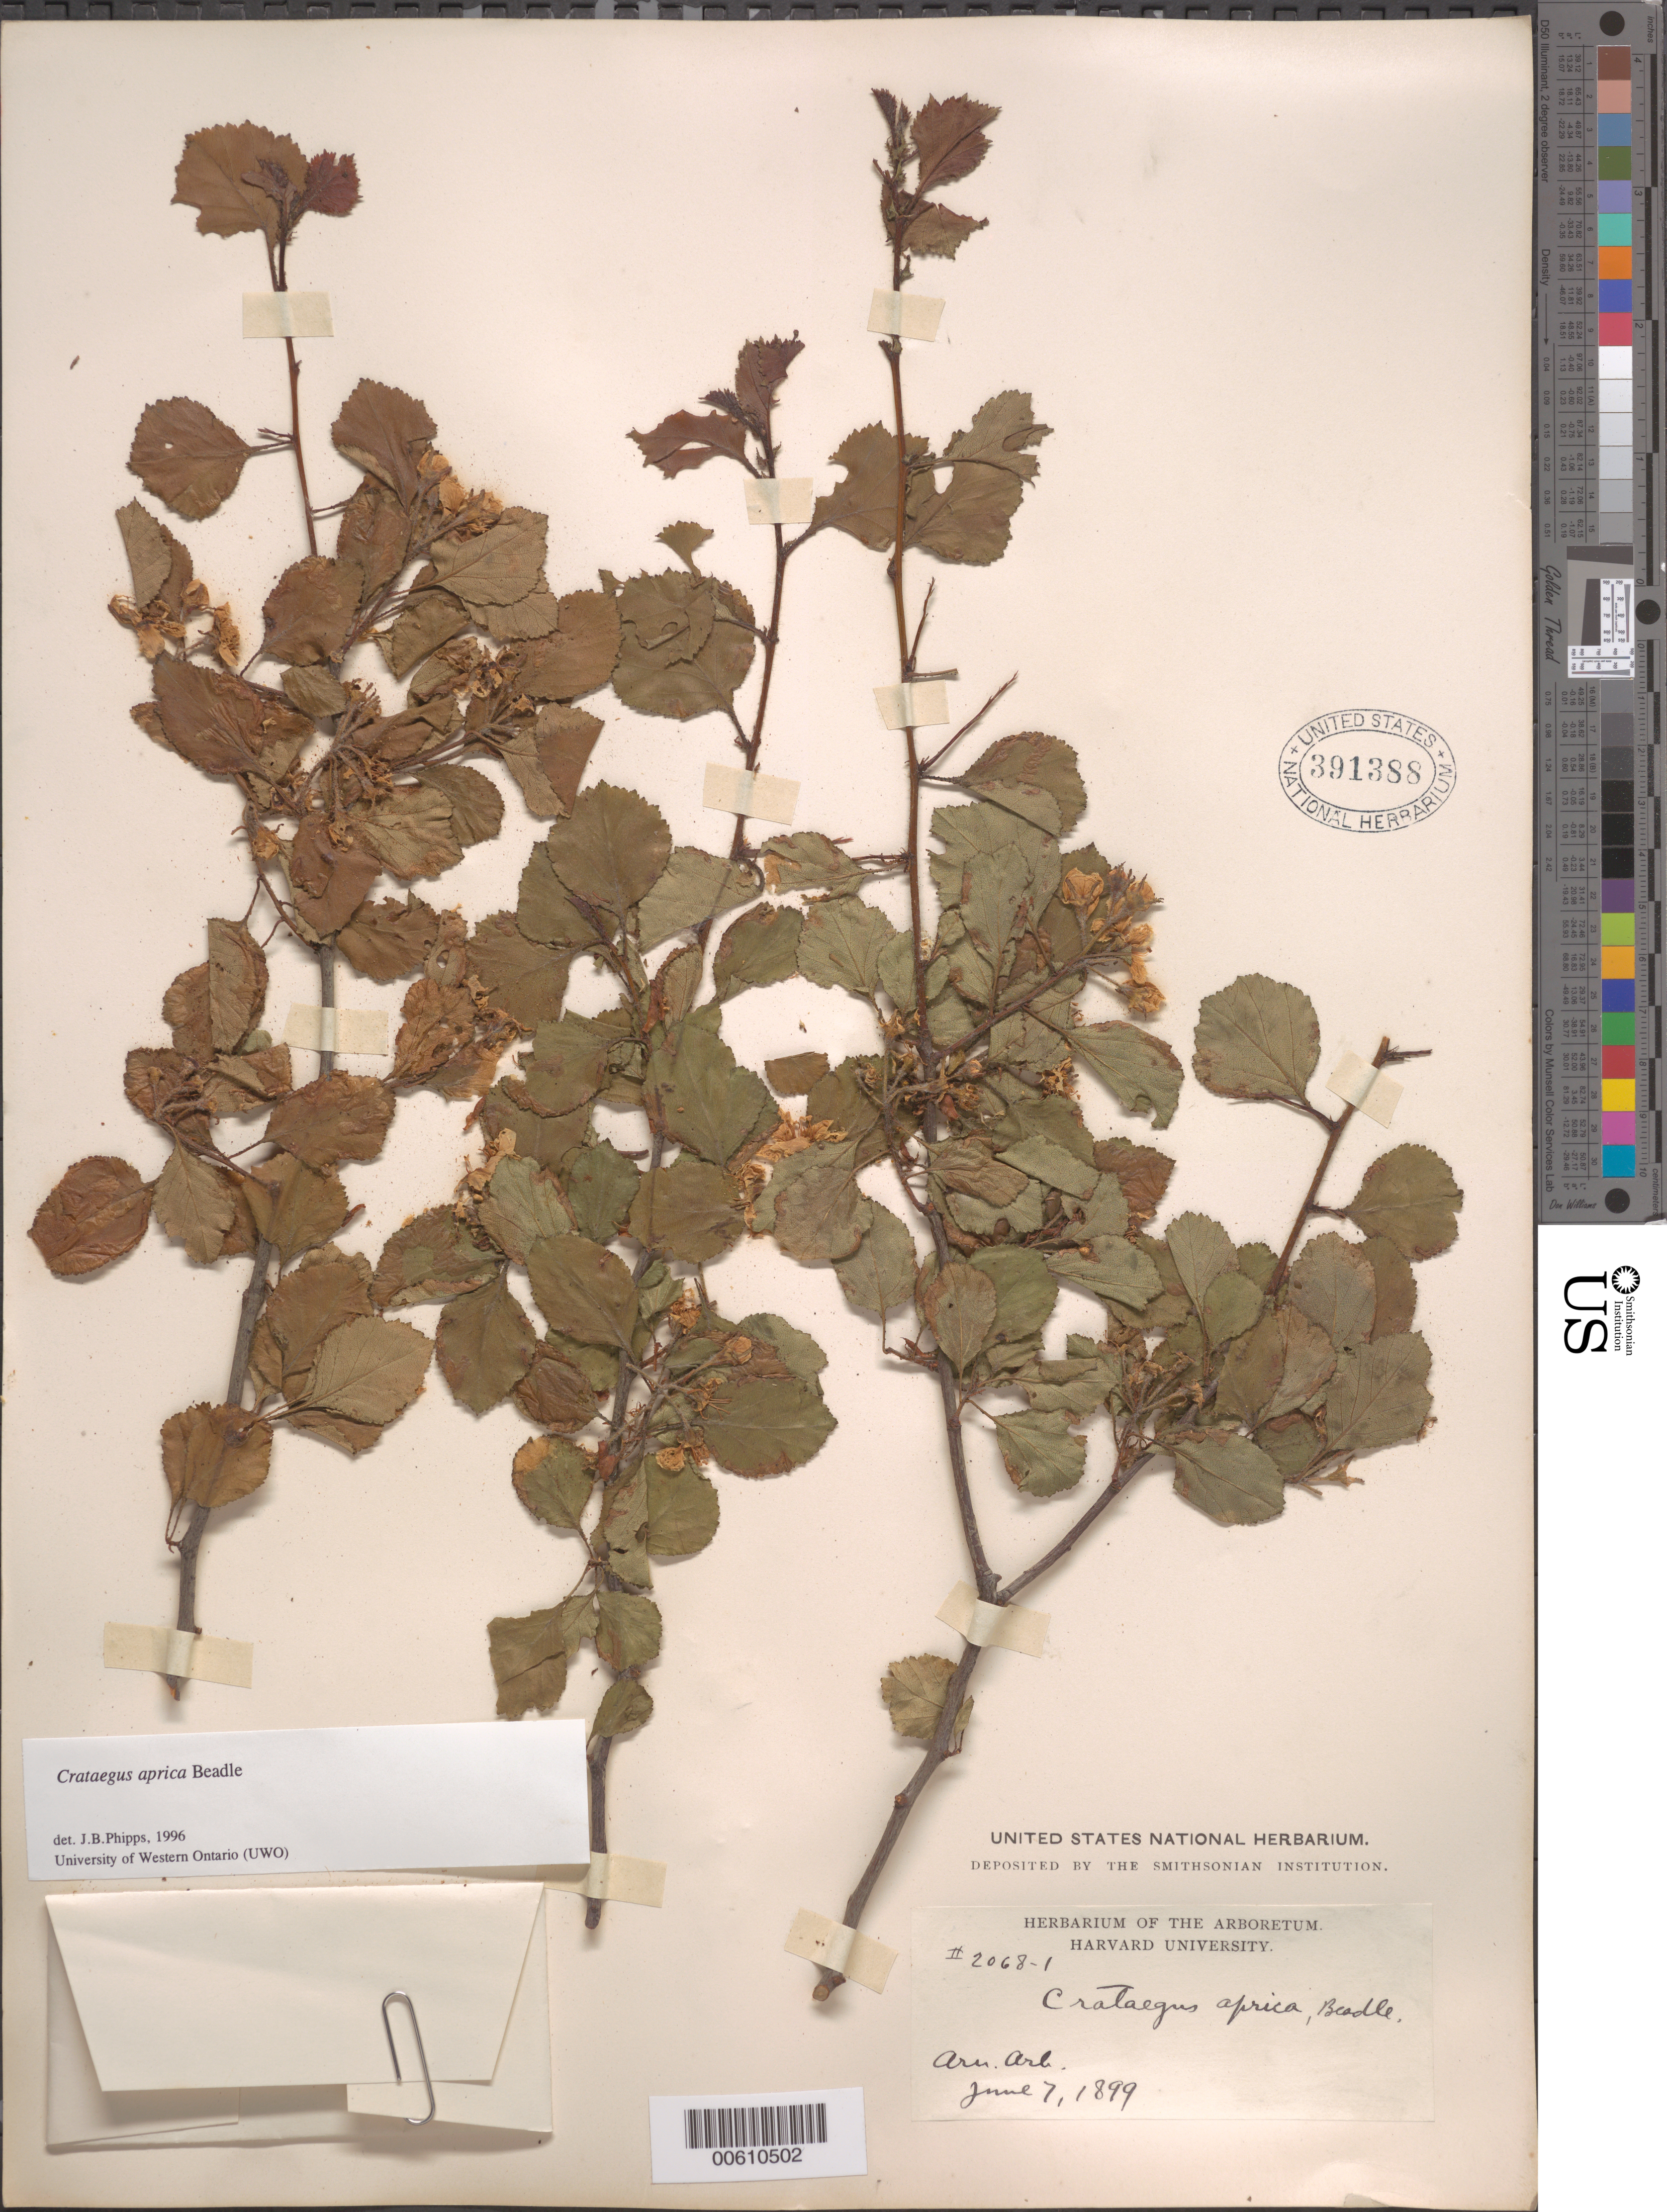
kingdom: Plantae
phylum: Tracheophyta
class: Magnoliopsida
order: Rosales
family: Rosaceae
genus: Crataegus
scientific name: Crataegus aprica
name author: Beadle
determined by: Phipps, James B., (UWO), University of Western Ontario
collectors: F. Arnold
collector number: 2068-1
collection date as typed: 07 Jun 1899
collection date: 1899-06-07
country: United States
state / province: Massachusetts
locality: Arn. Arb.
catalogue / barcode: US 391388